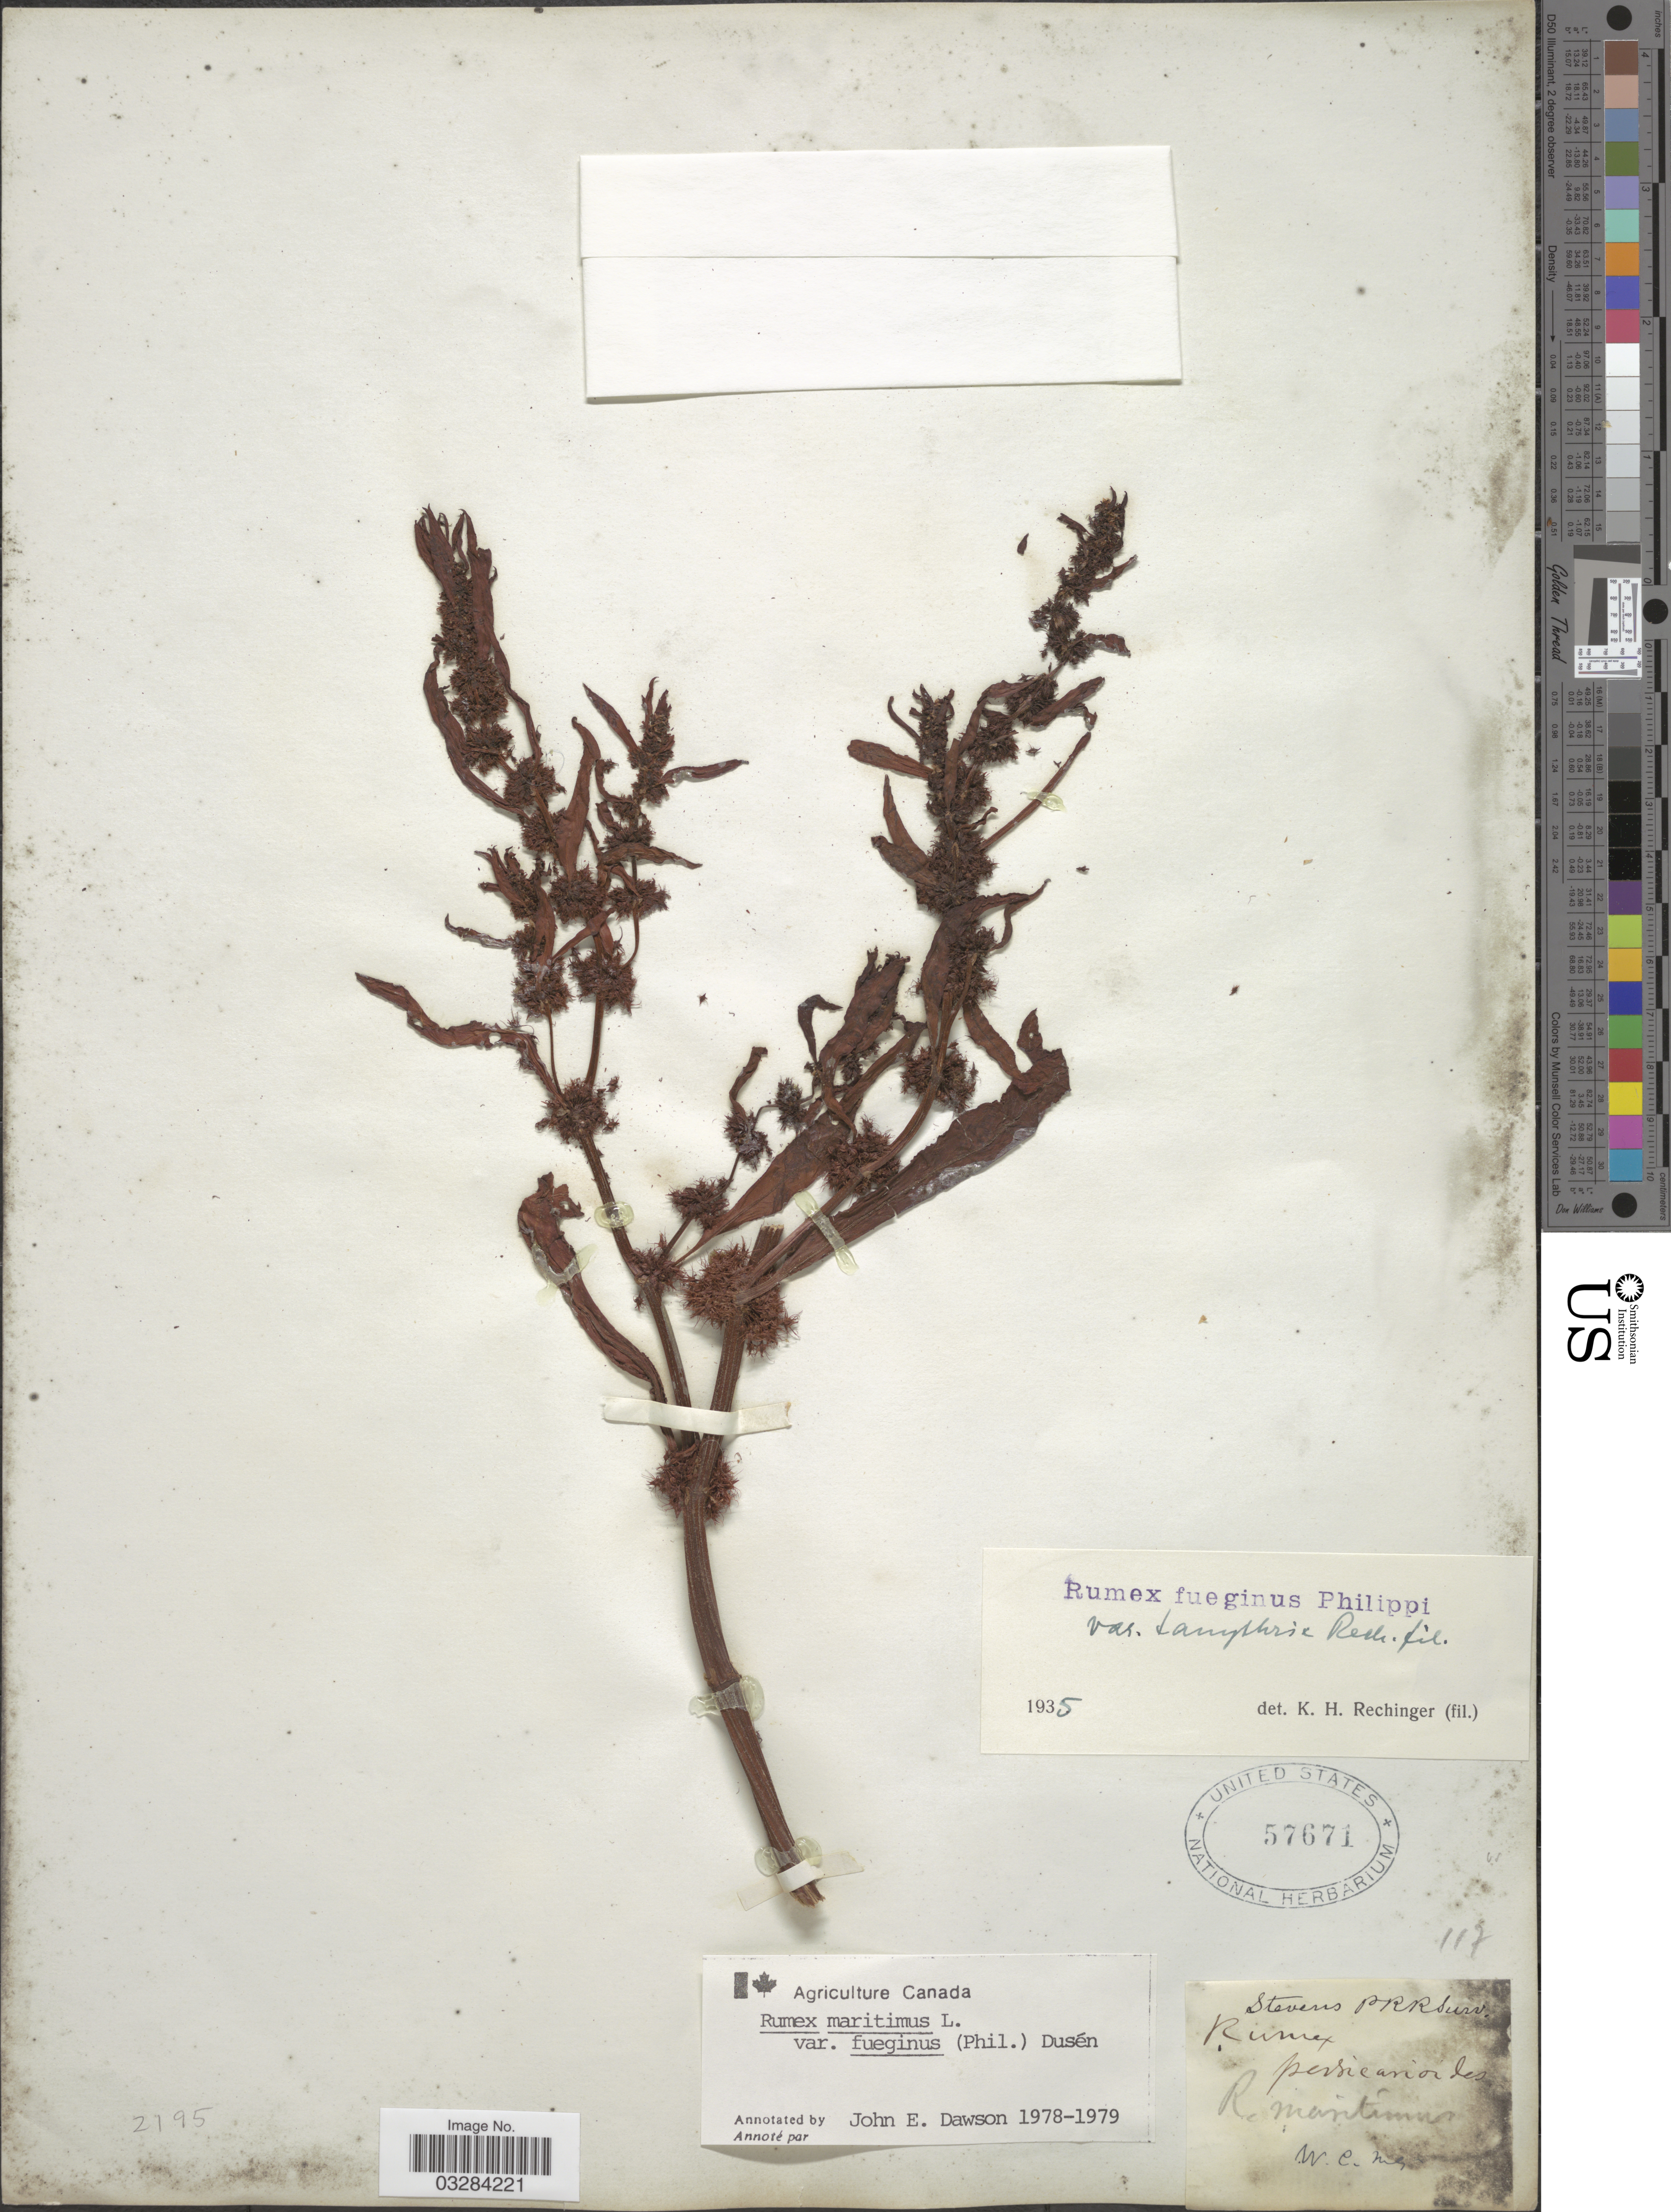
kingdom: Plantae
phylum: Tracheophyta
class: Magnoliopsida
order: Caryophyllales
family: Polygonaceae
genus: Rumex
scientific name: Rumex maritimus var. fueginus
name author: (Phil.) Dusén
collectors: Stevens Pacific Railroad Survey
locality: W. C. Nilz. [interpreted]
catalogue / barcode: US 57671